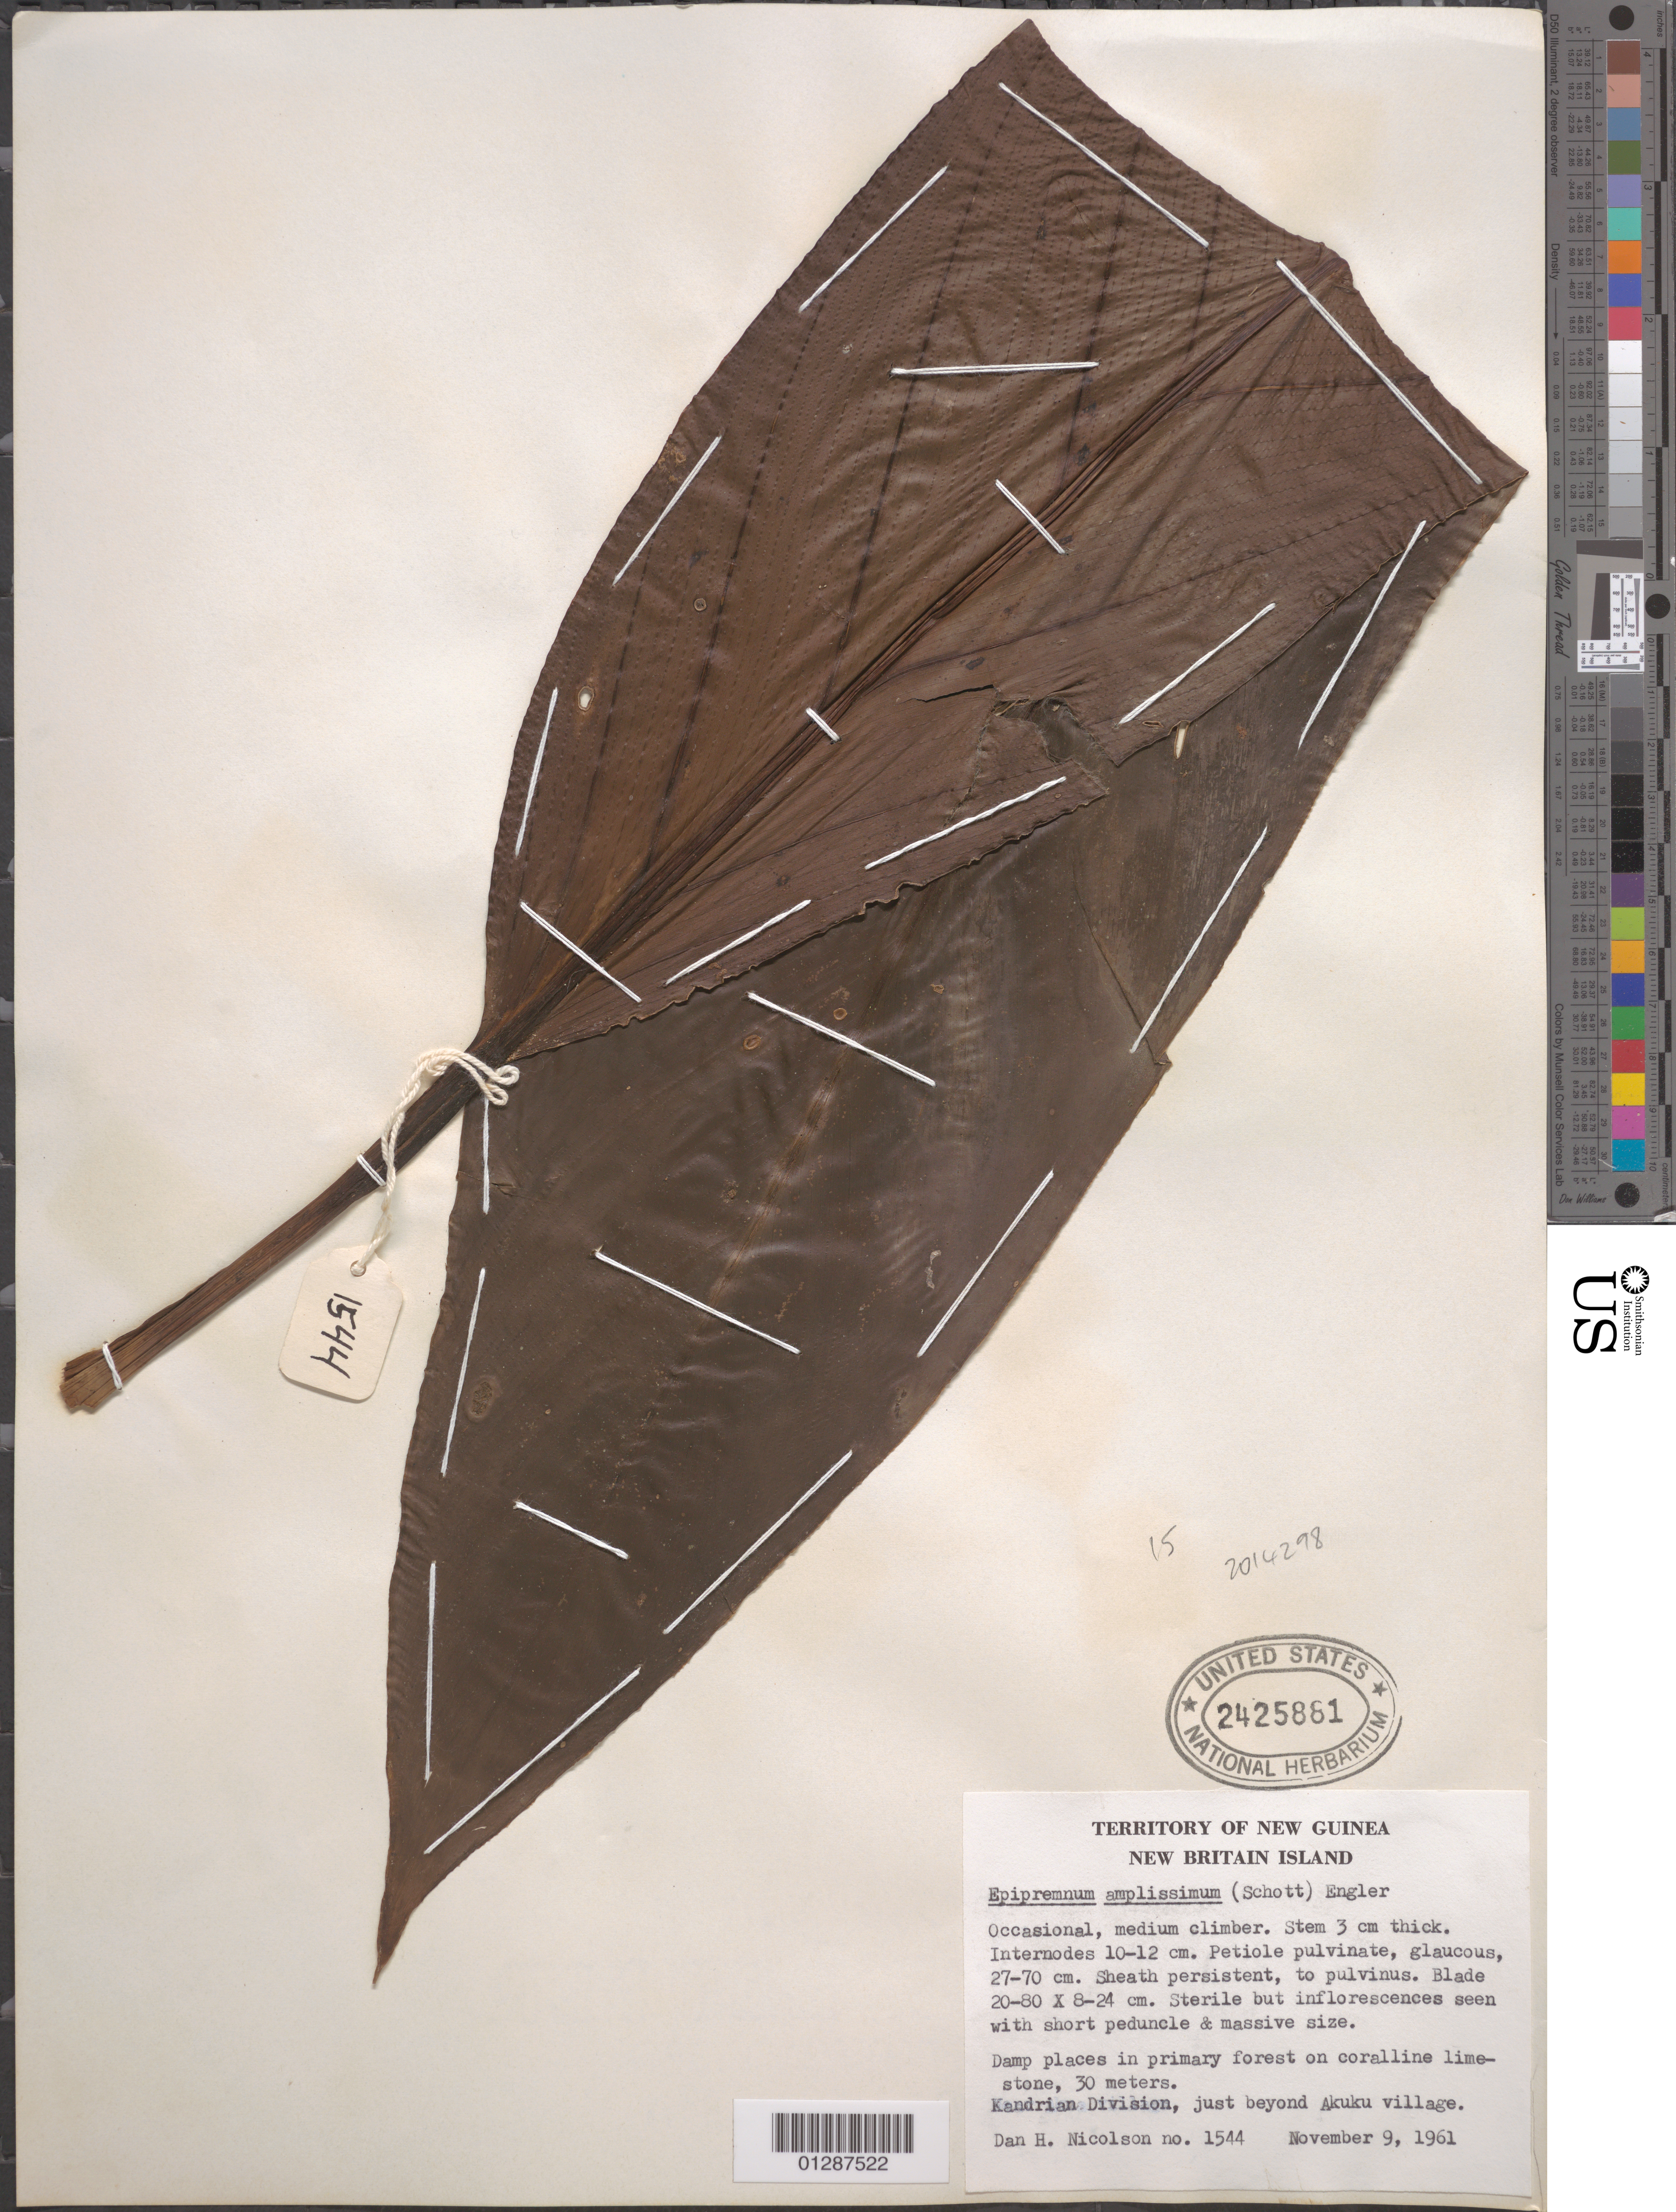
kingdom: Plantae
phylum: Tracheophyta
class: Liliopsida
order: Alismatales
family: Araceae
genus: Epipremnum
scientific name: Epipremnum amplissimum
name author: (Schott) Engl.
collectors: D. H. Nicolson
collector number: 1544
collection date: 1961-11-09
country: Papua New Guinea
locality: Territory of New Guinea. New Britain Island. Kandrian Division, just beyond Akuku village.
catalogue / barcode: US 2425881